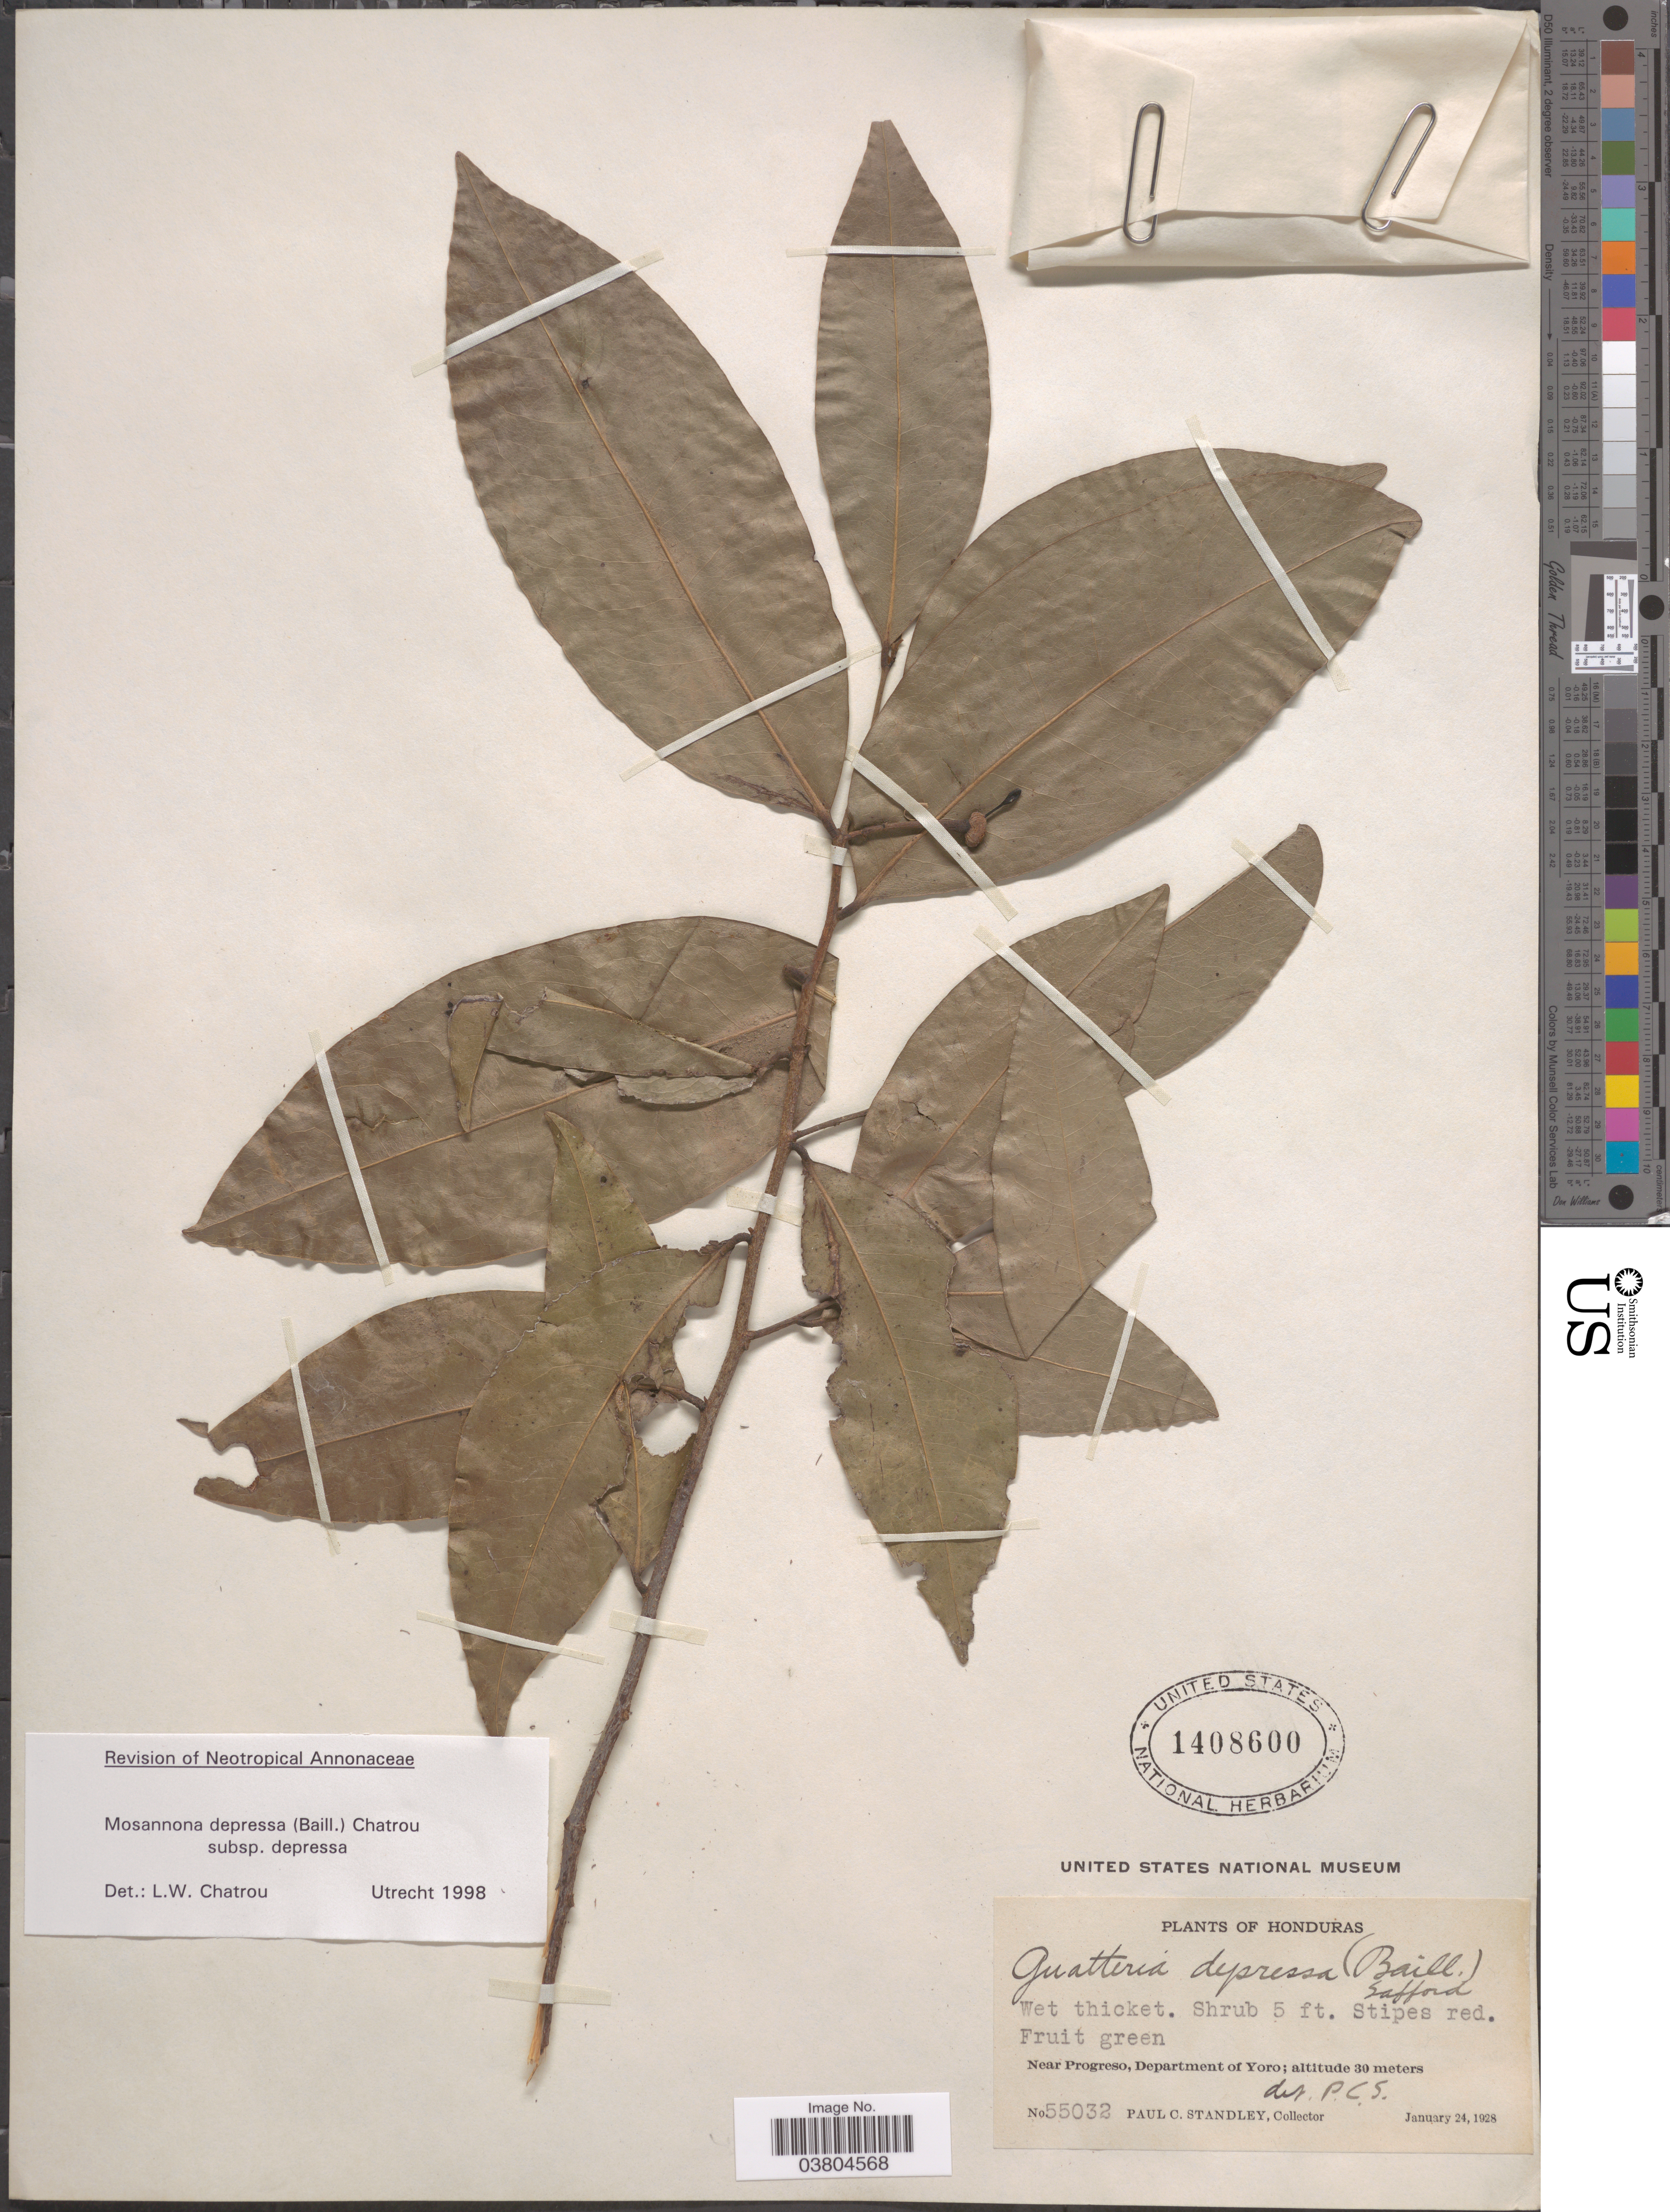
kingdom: Plantae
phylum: Tracheophyta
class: Magnoliopsida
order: Magnoliales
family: Annonaceae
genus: Mosannona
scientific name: Mosannona depressa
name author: (Baill.) Chatrou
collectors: P. C. Standley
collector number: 55032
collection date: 1928-01-24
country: Honduras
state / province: Yoro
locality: Near Progreso, Department of Yoro.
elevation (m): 30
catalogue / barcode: US 1408600